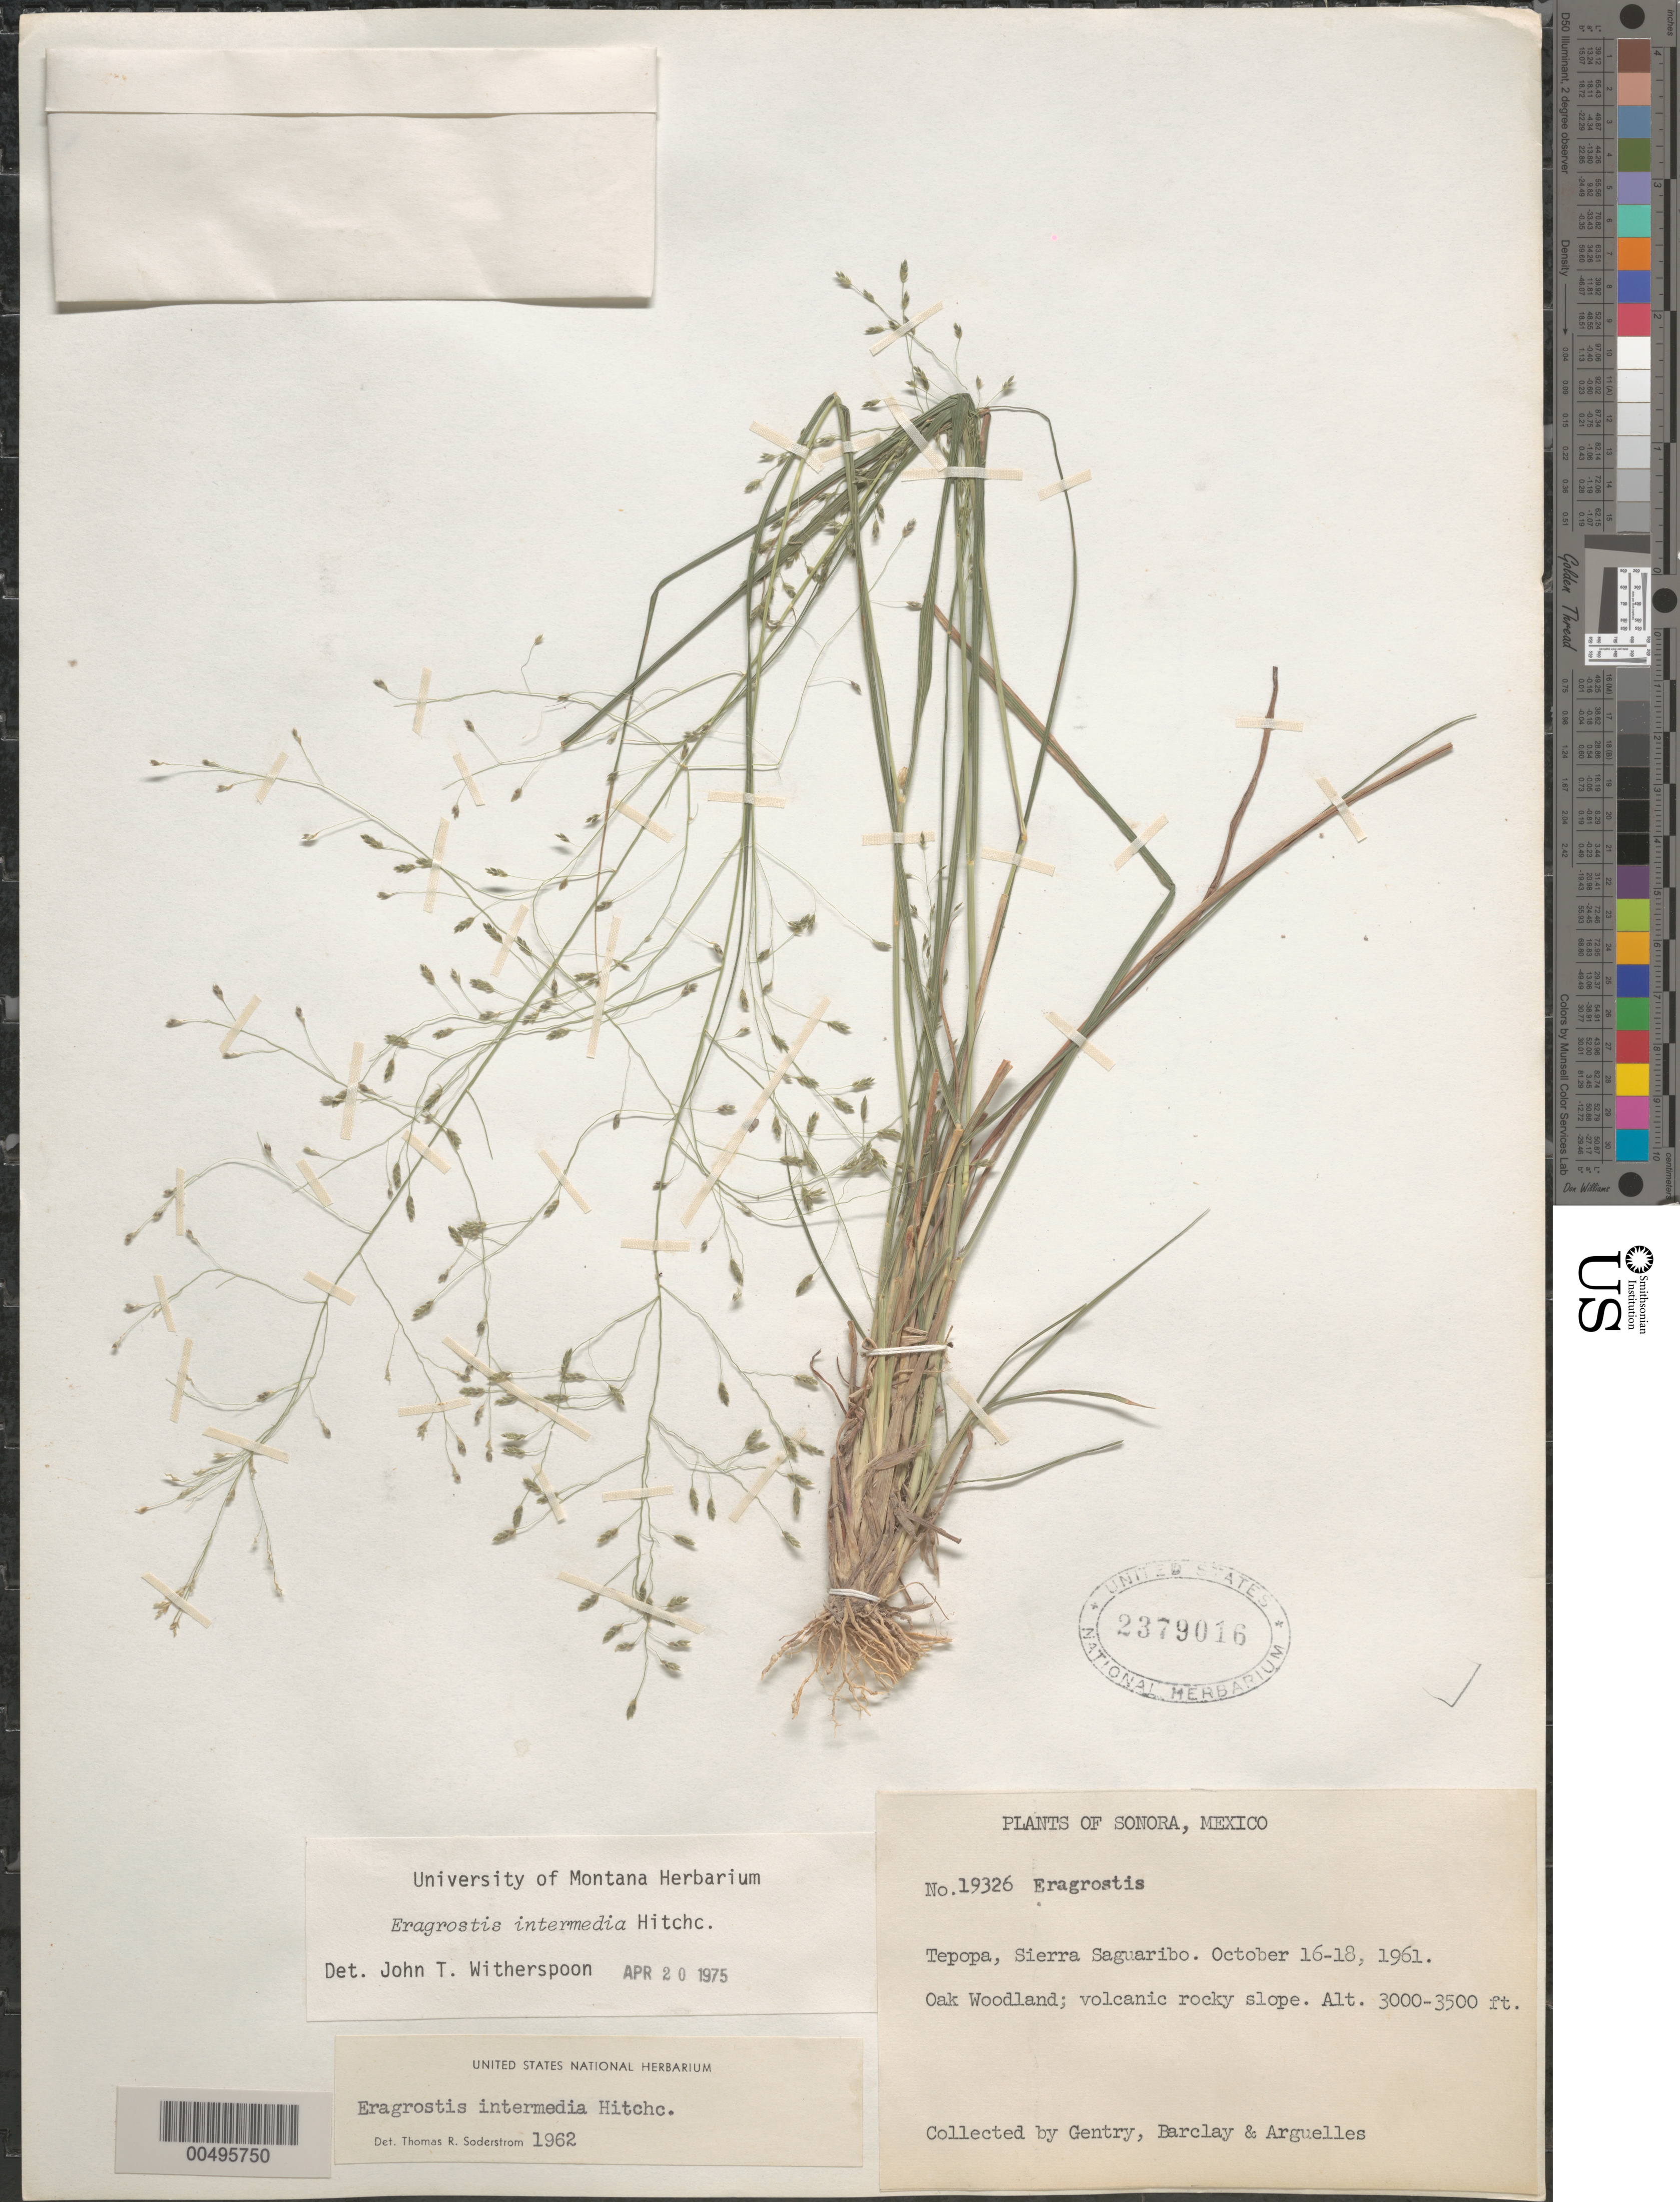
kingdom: Plantae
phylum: Tracheophyta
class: Liliopsida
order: Poales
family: Poaceae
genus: Eragrostis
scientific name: Eragrostis intermedia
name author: Hitchc.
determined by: Witherspoon, John T.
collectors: Gentry, --, A. S. Barclay & J. Arguelles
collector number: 19326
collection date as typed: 16 Oct 1961 to 18 Oct 1961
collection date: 1961-10-16/1961-10-18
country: Mexico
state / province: Sonora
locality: Tepopa, Sierra Saguaribo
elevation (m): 914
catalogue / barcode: US 2379016